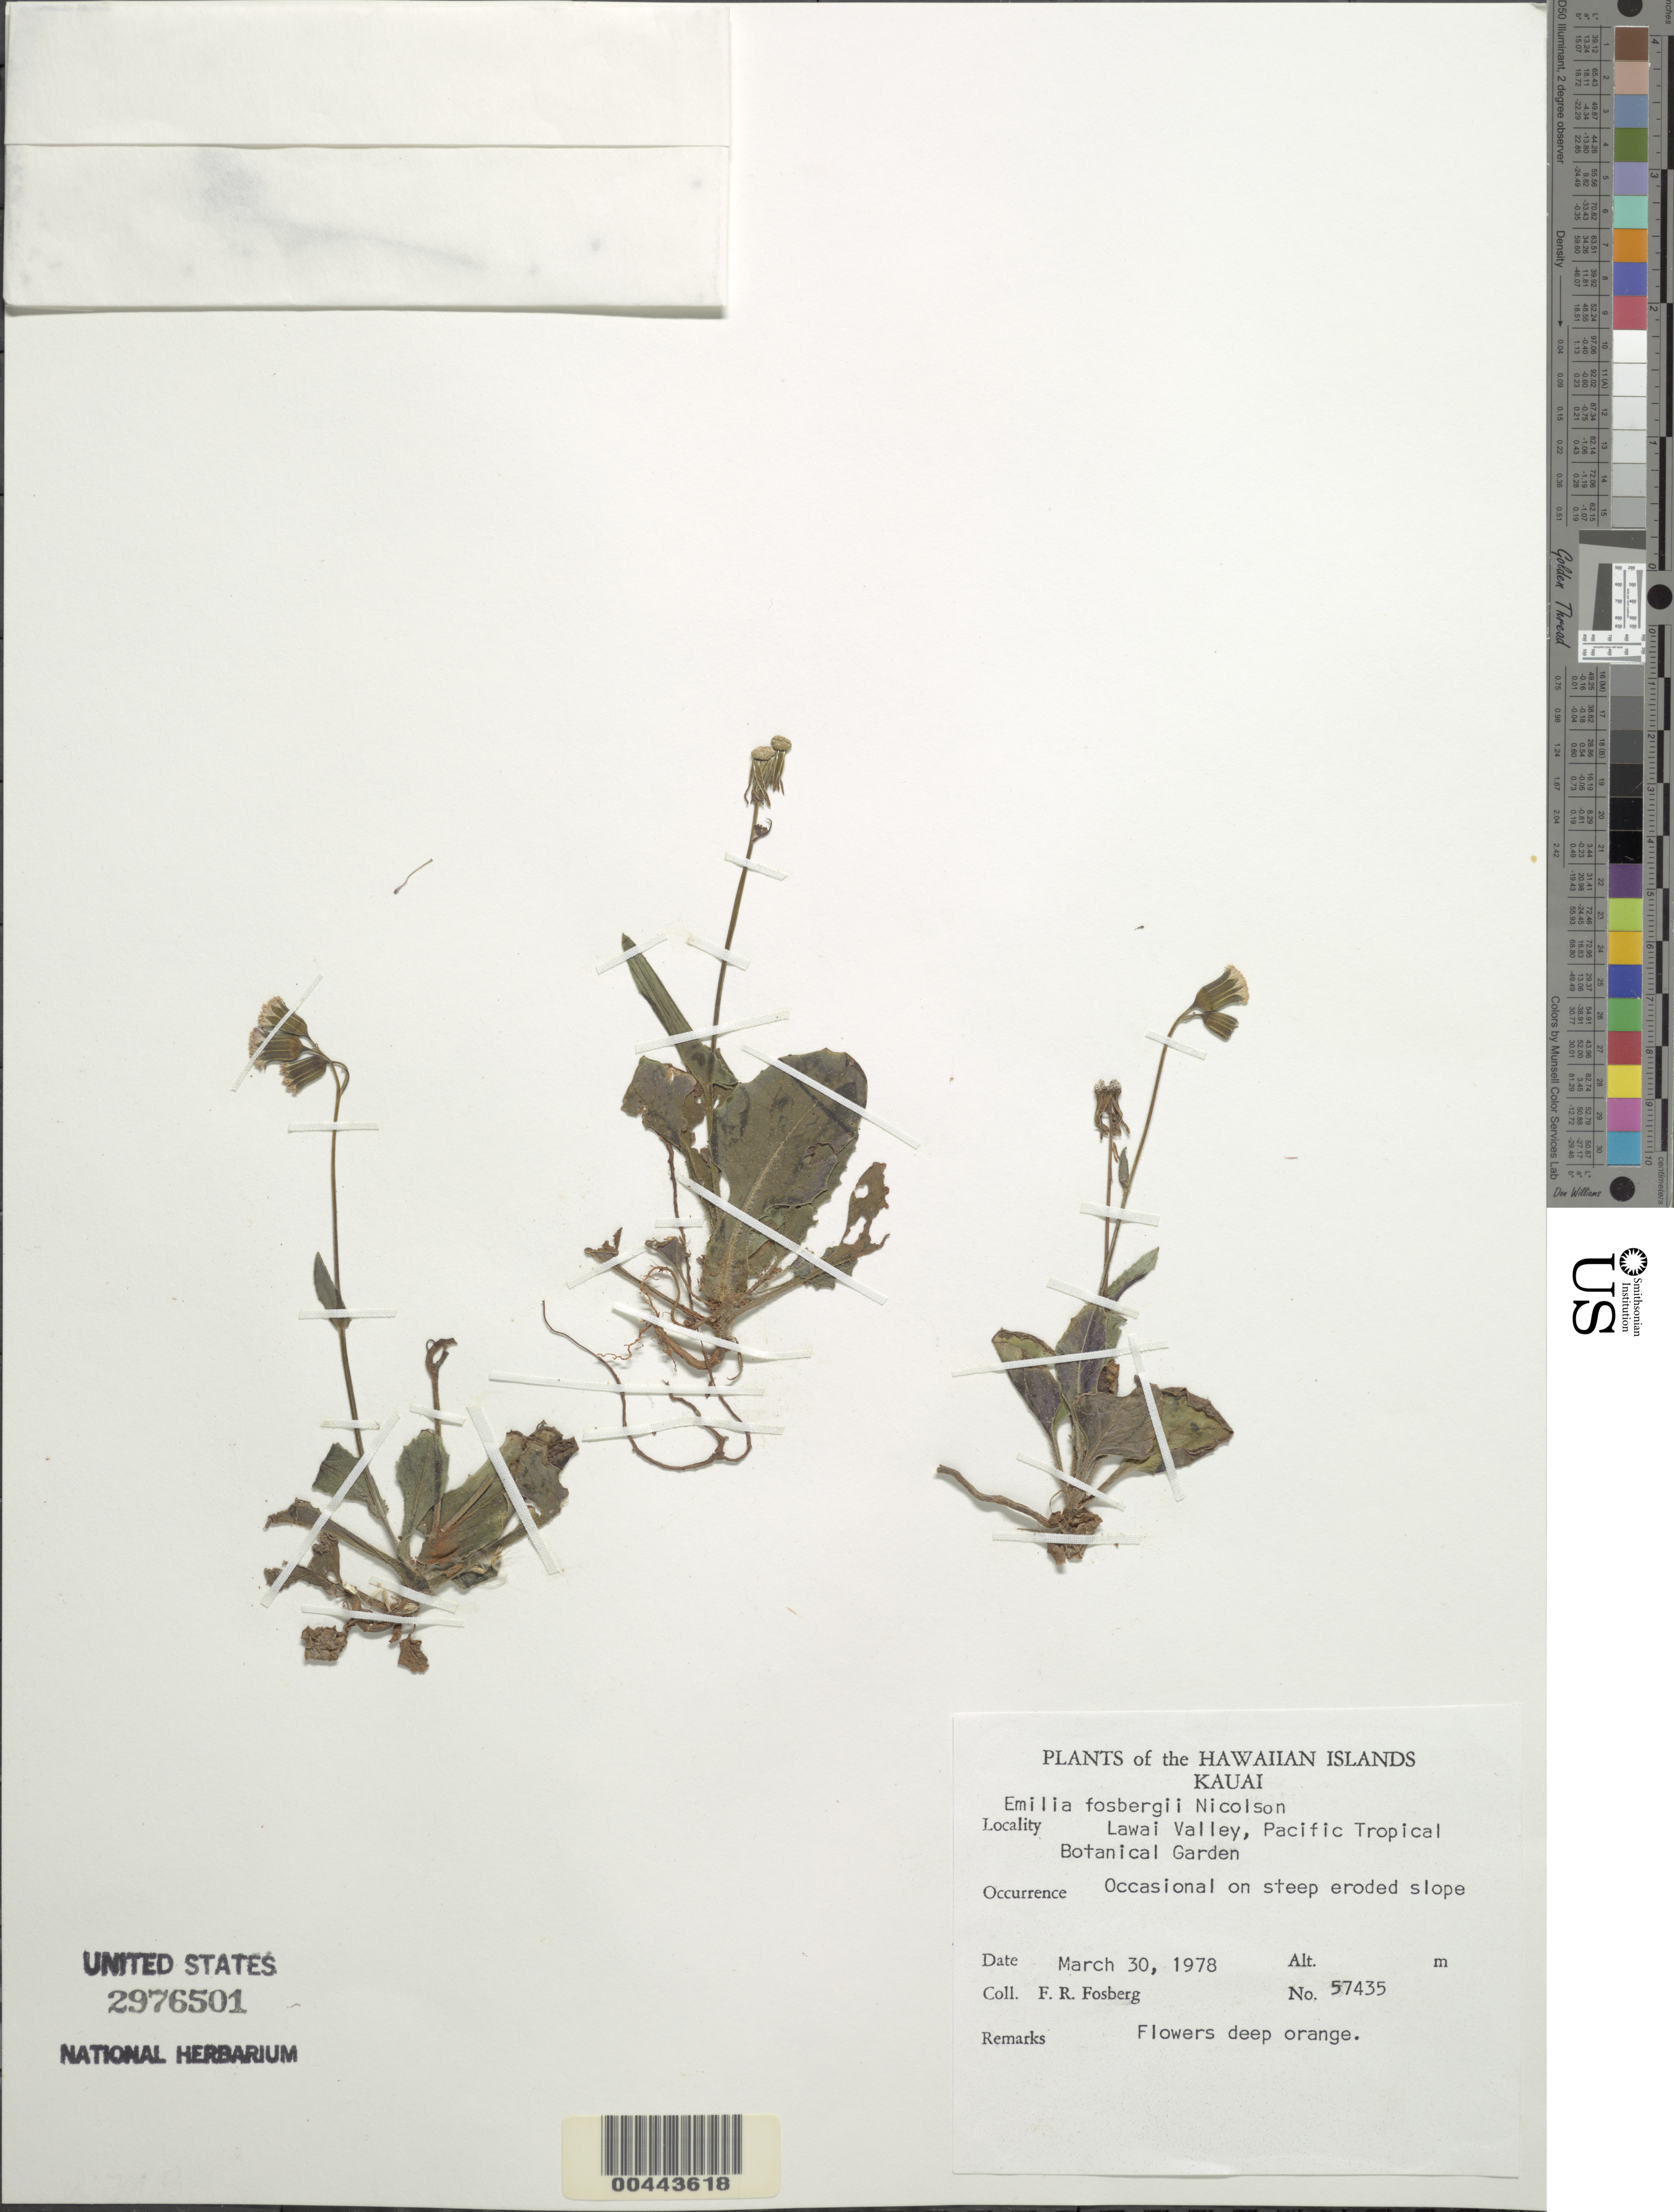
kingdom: Plantae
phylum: Tracheophyta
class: Magnoliopsida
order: Asterales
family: Asteraceae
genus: Emilia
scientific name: Emilia fosbergii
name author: Nicolson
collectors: F. R. Fosberg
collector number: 57435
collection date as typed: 30 Mar 1978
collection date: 1978-03-30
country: United States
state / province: Hawaii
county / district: Kauai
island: Kaua'i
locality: Lawai Valley, Pacific Tropical Botanical Garden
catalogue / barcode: US 2976501